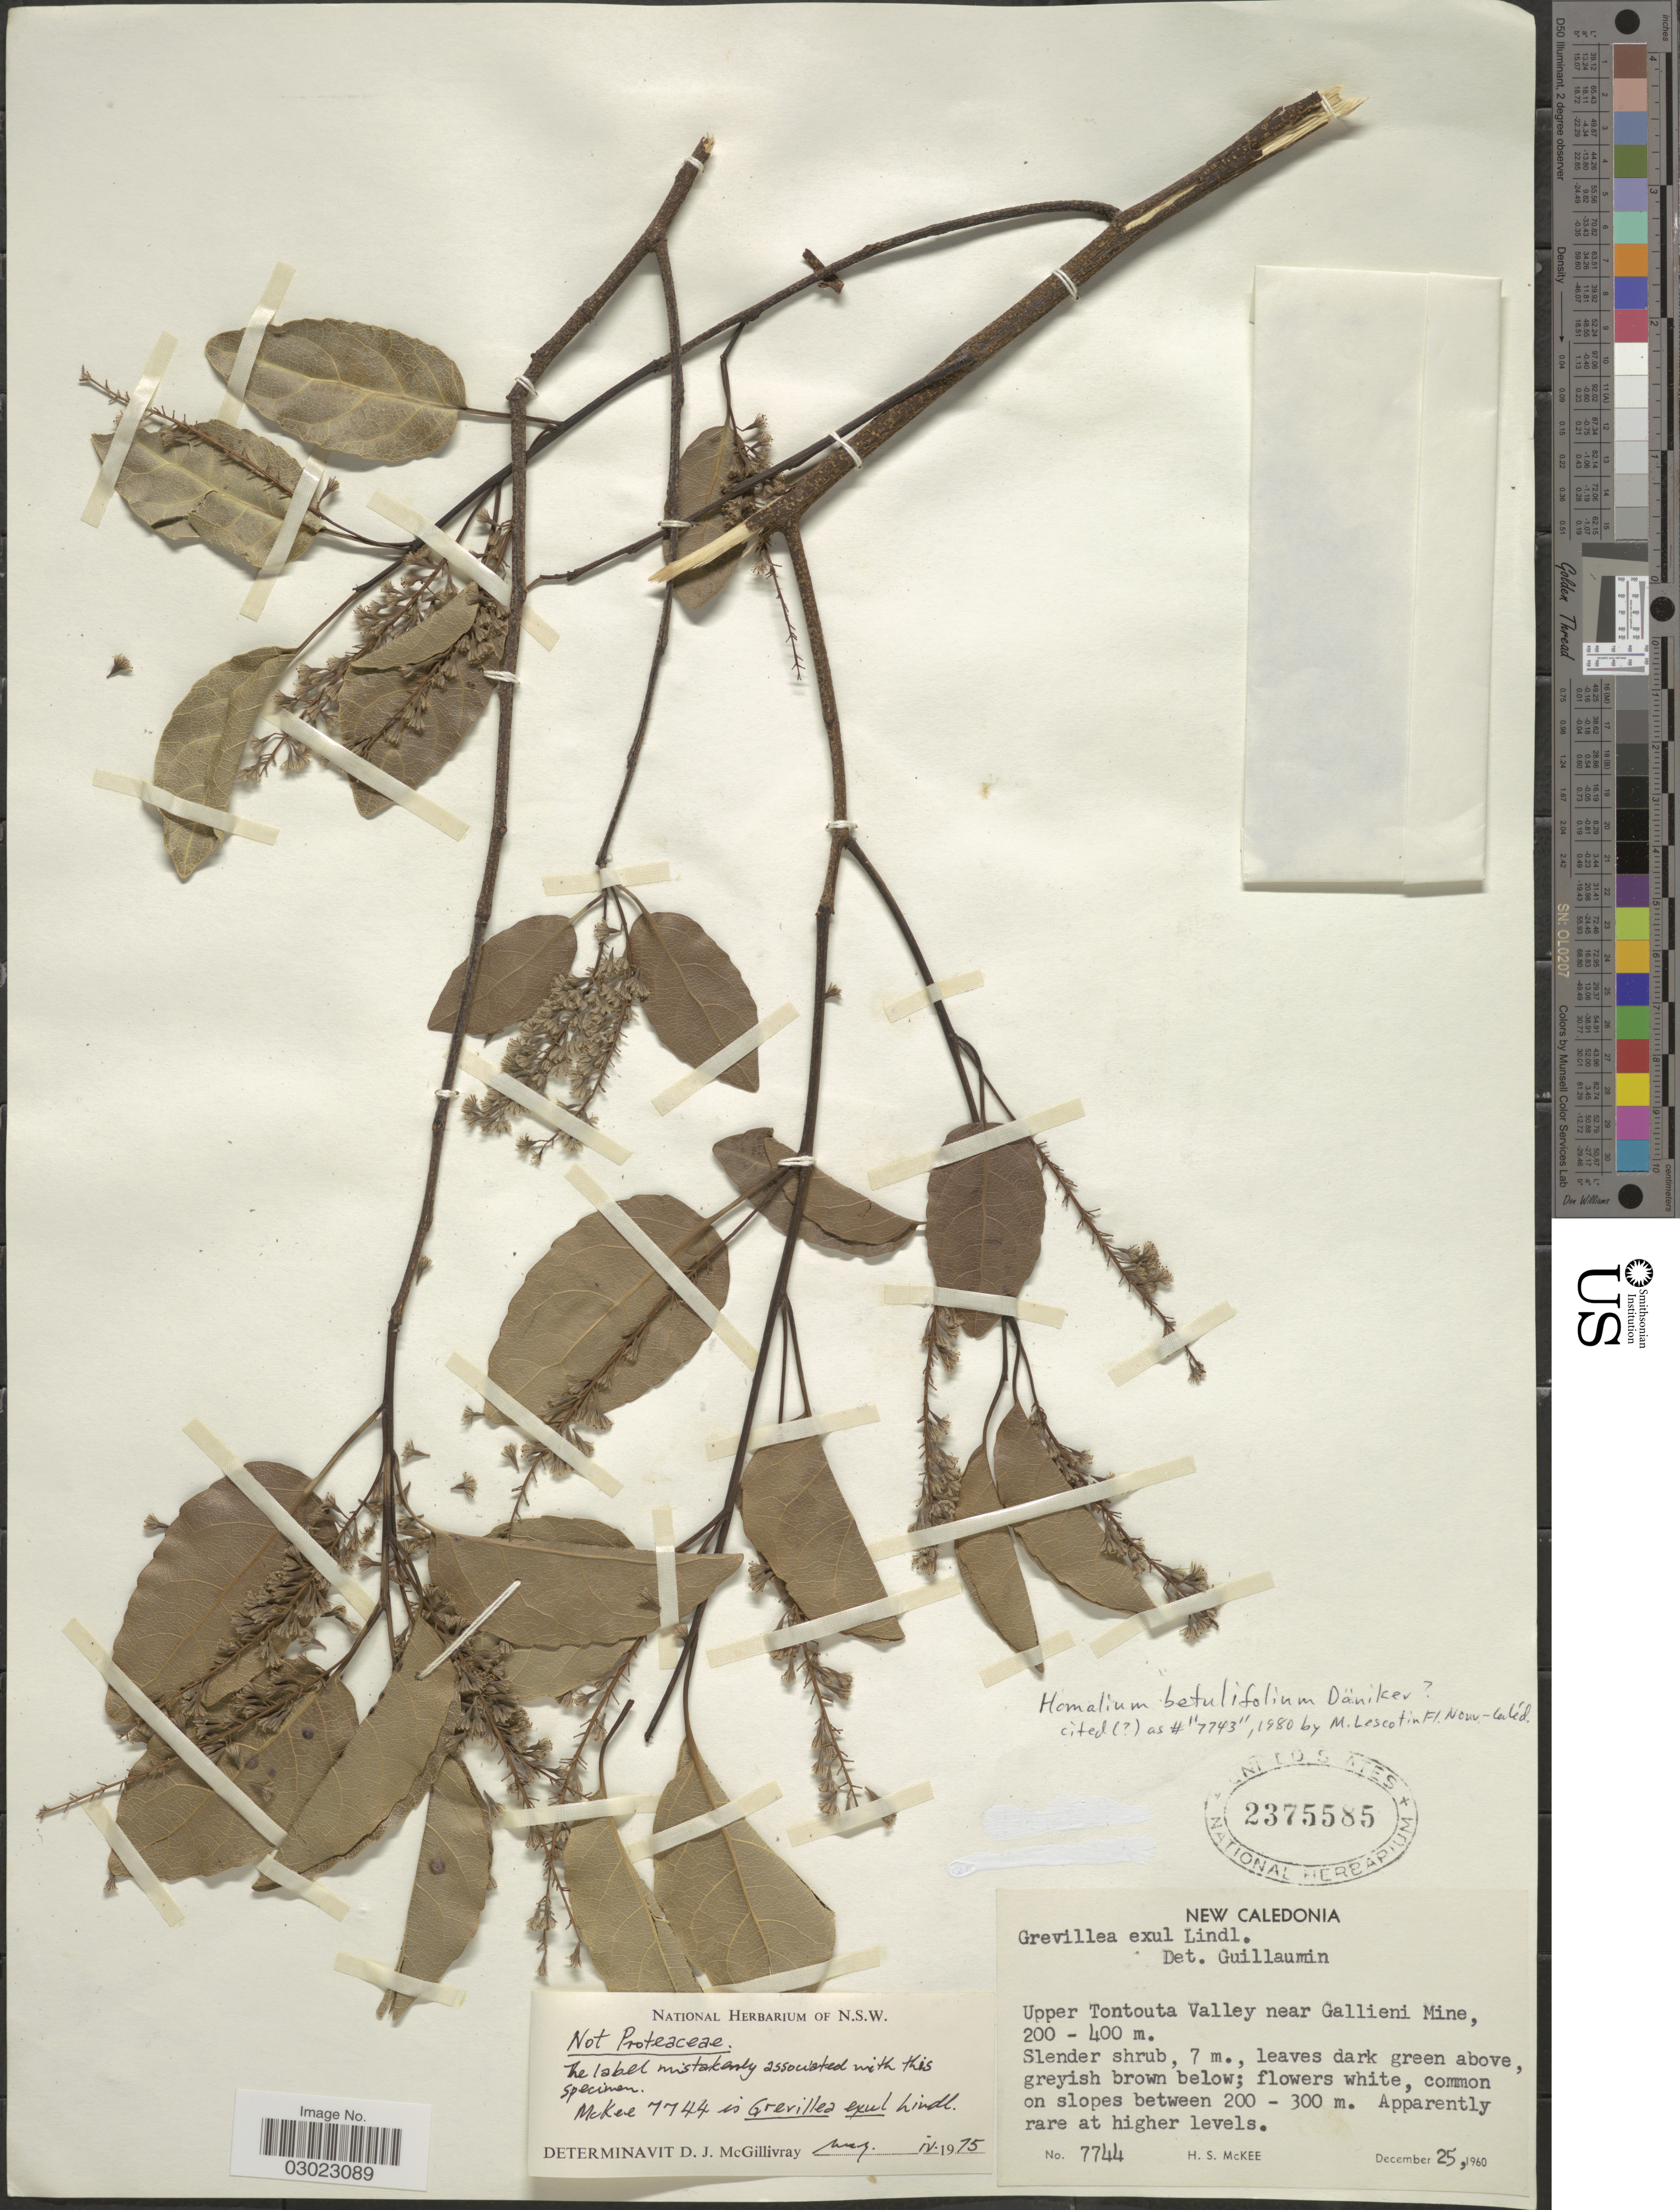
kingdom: Plantae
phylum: Tracheophyta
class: Magnoliopsida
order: Malpighiales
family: Salicaceae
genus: Homalium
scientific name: Homalium betulifolium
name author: Däniker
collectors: H. S. McKee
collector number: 7744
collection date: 1960-12-25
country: New Caledonia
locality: Upper Tontouta Valley near Gallieni Mine.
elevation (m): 200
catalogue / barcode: US 2375585